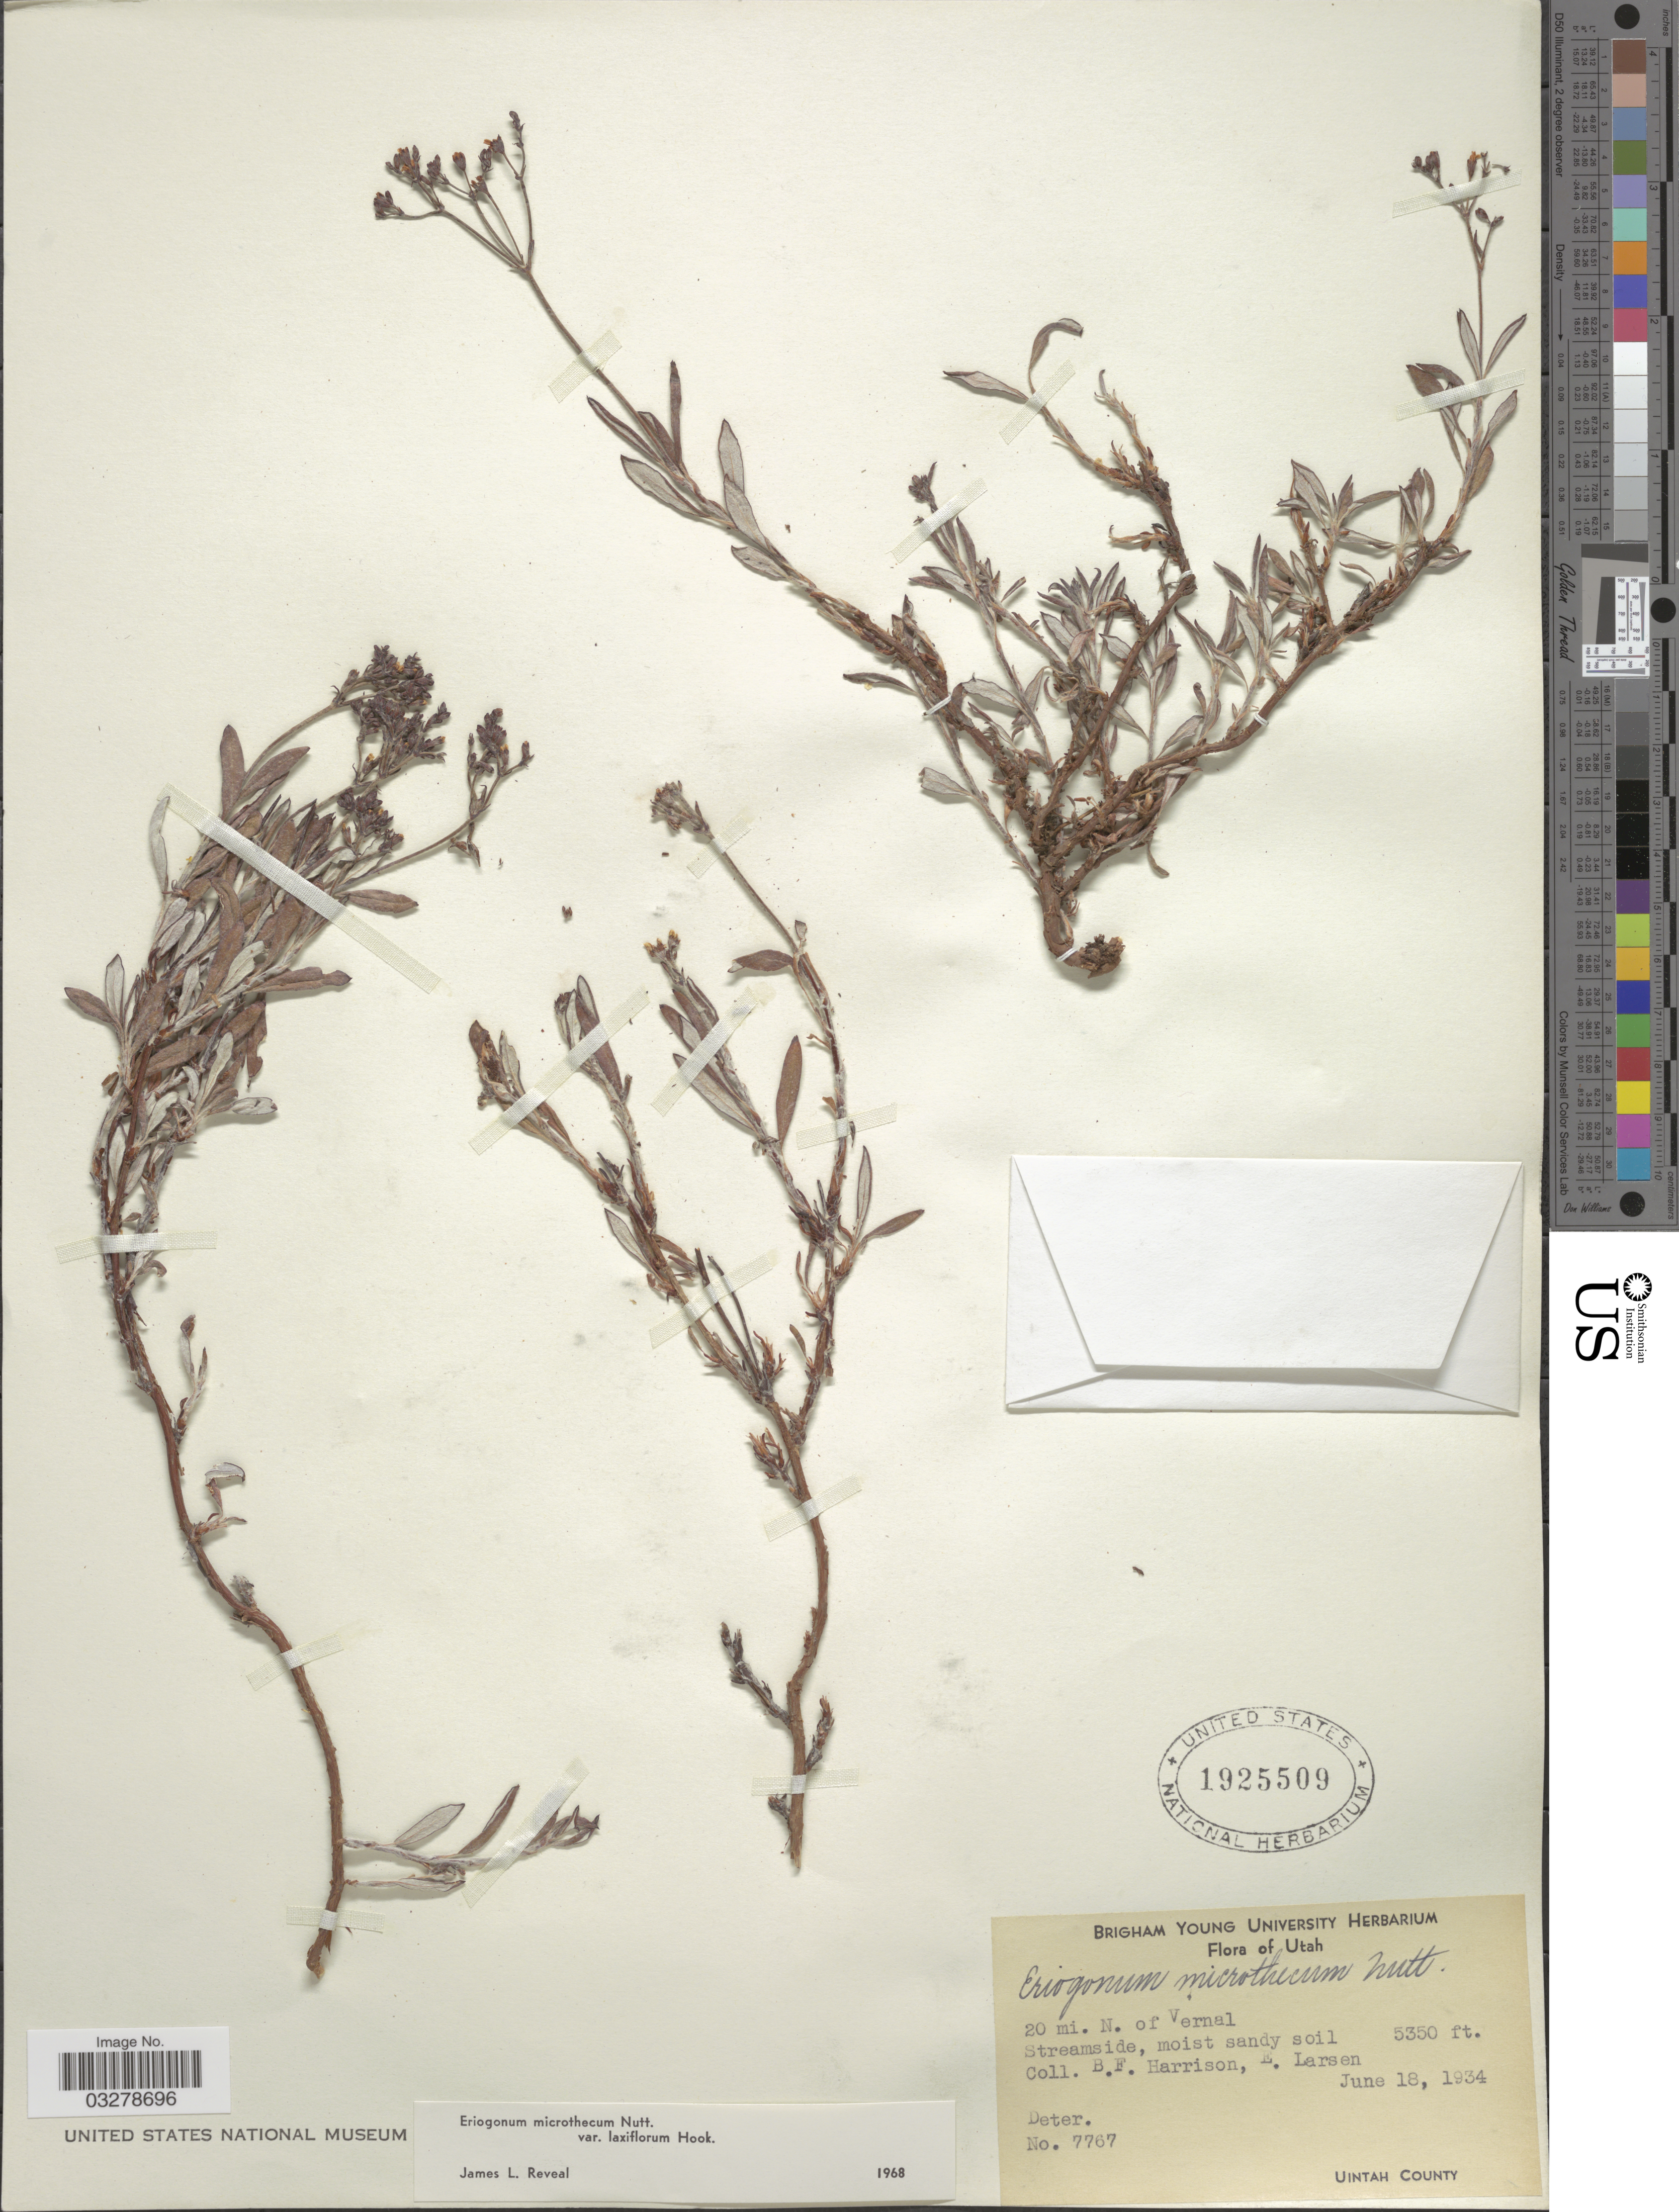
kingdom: Plantae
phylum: Tracheophyta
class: Magnoliopsida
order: Caryophyllales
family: Polygonaceae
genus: Eriogonum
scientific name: Eriogonum microtheca var. laxiflorum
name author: Hook.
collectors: B. F. Harrison & E. Larsen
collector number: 7767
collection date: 1934-06-18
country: United States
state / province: Utah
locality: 20 mi. N. of Vernal Streamside. Uintah County.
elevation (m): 1631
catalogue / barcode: US 1925509